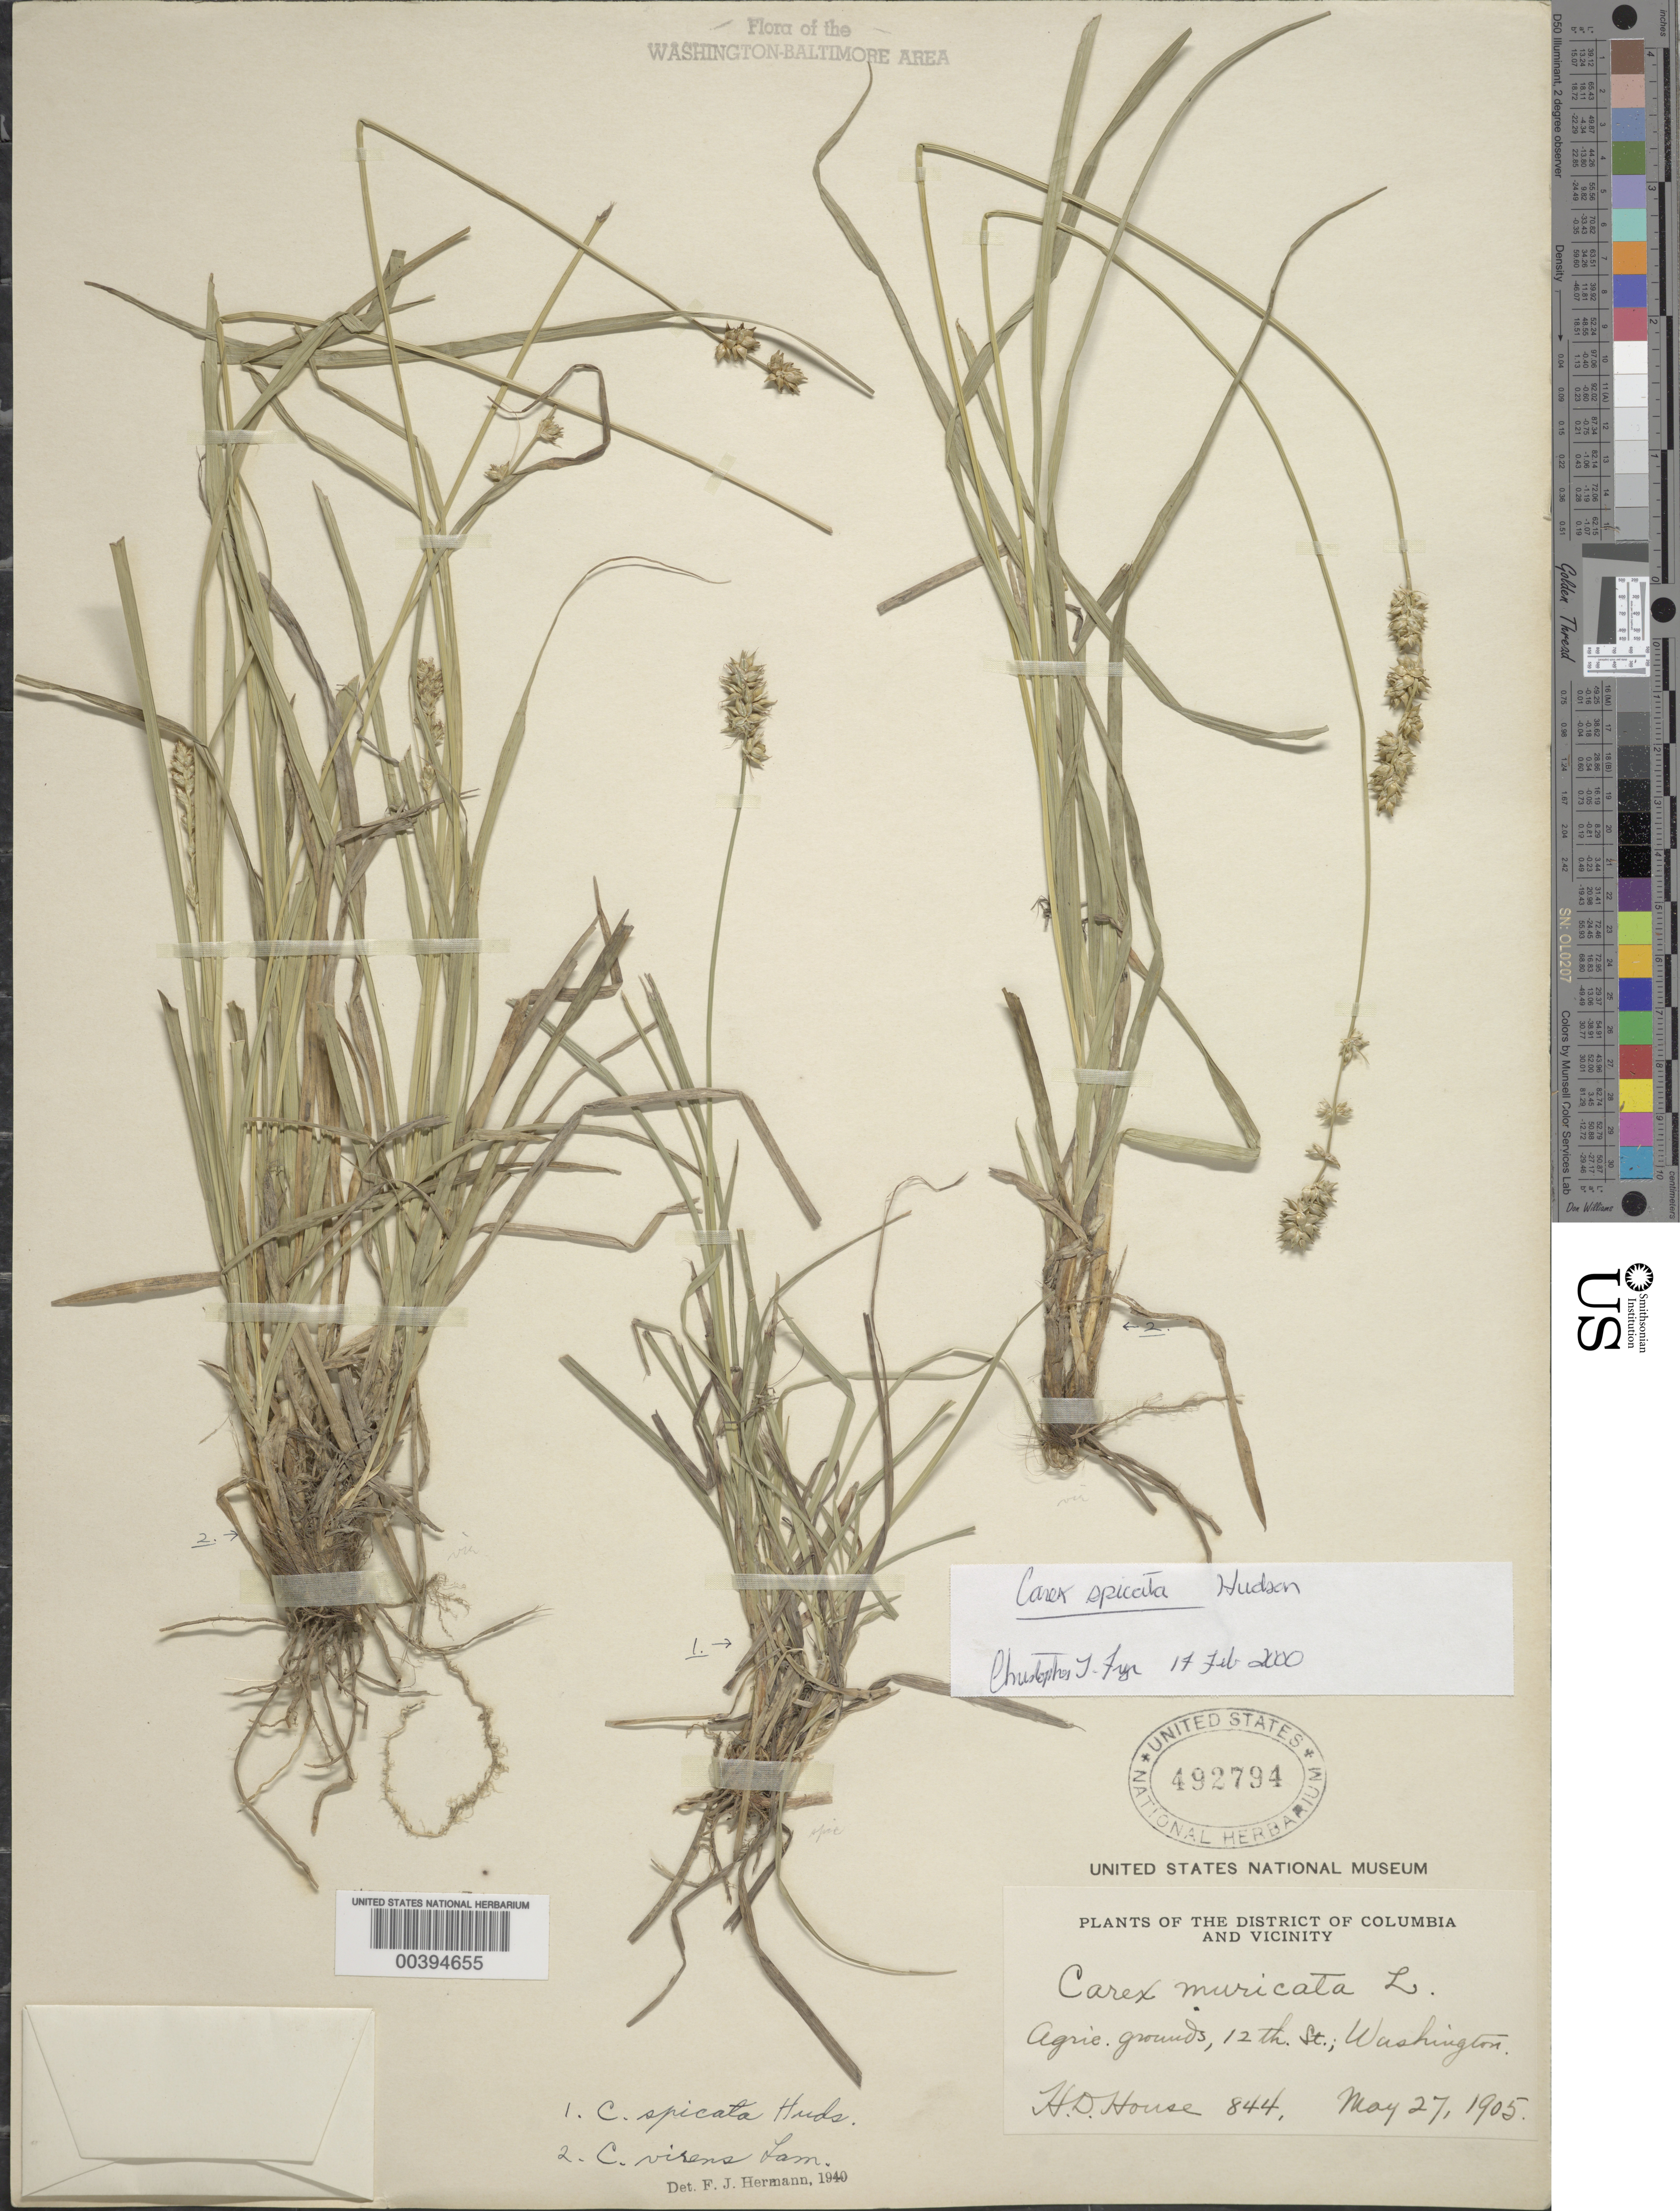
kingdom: Plantae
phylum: Tracheophyta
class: Liliopsida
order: Poales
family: Cyperaceae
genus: Carex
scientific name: Carex spicata subsp. spicata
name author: Huds.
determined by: Frye, C.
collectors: H. D. House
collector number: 844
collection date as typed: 27 May 1905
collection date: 1905-05-27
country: United States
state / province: District of Columbia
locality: Agriculture grounds vicinity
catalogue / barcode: US 492794